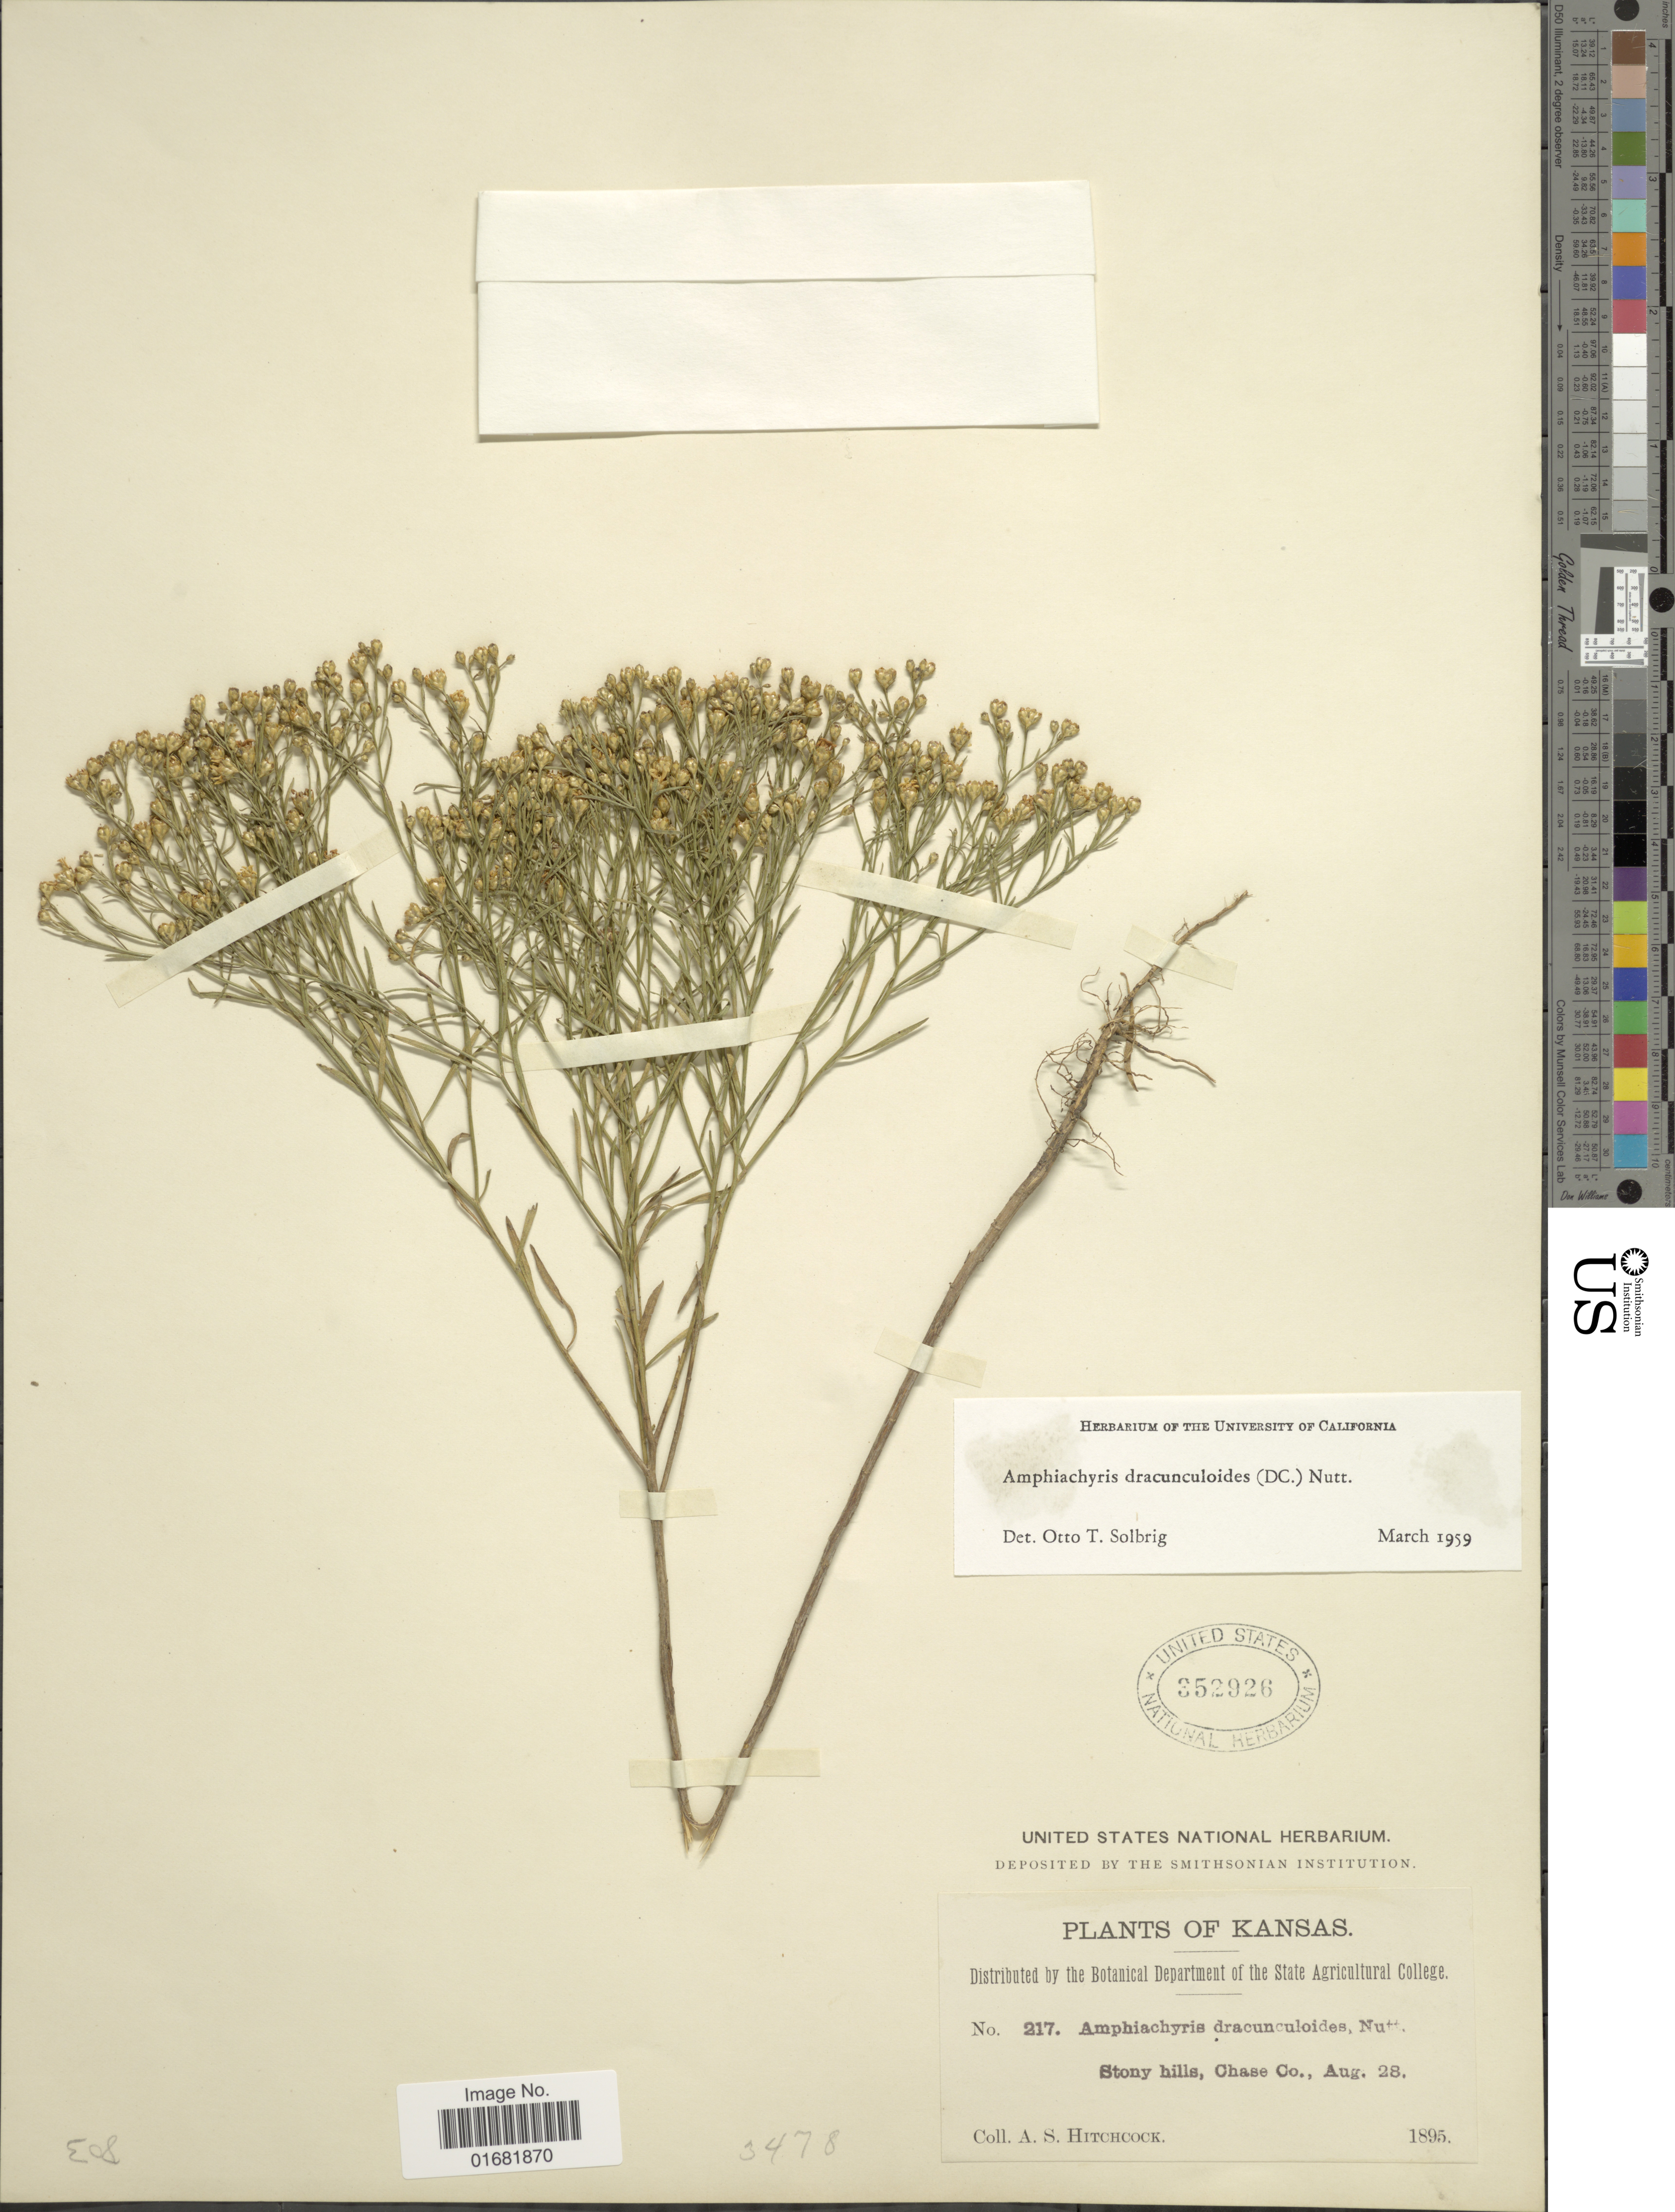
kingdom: Plantae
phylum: Tracheophyta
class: Magnoliopsida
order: Asterales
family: Asteraceae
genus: Amphiachyris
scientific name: Amphiachyris dracunculoides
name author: (DC.) Nutt.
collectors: A. S. Hitchcock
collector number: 217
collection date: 1895-08-28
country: United States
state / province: Kansas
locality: Stony hills, Chase Co.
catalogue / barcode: US 352926